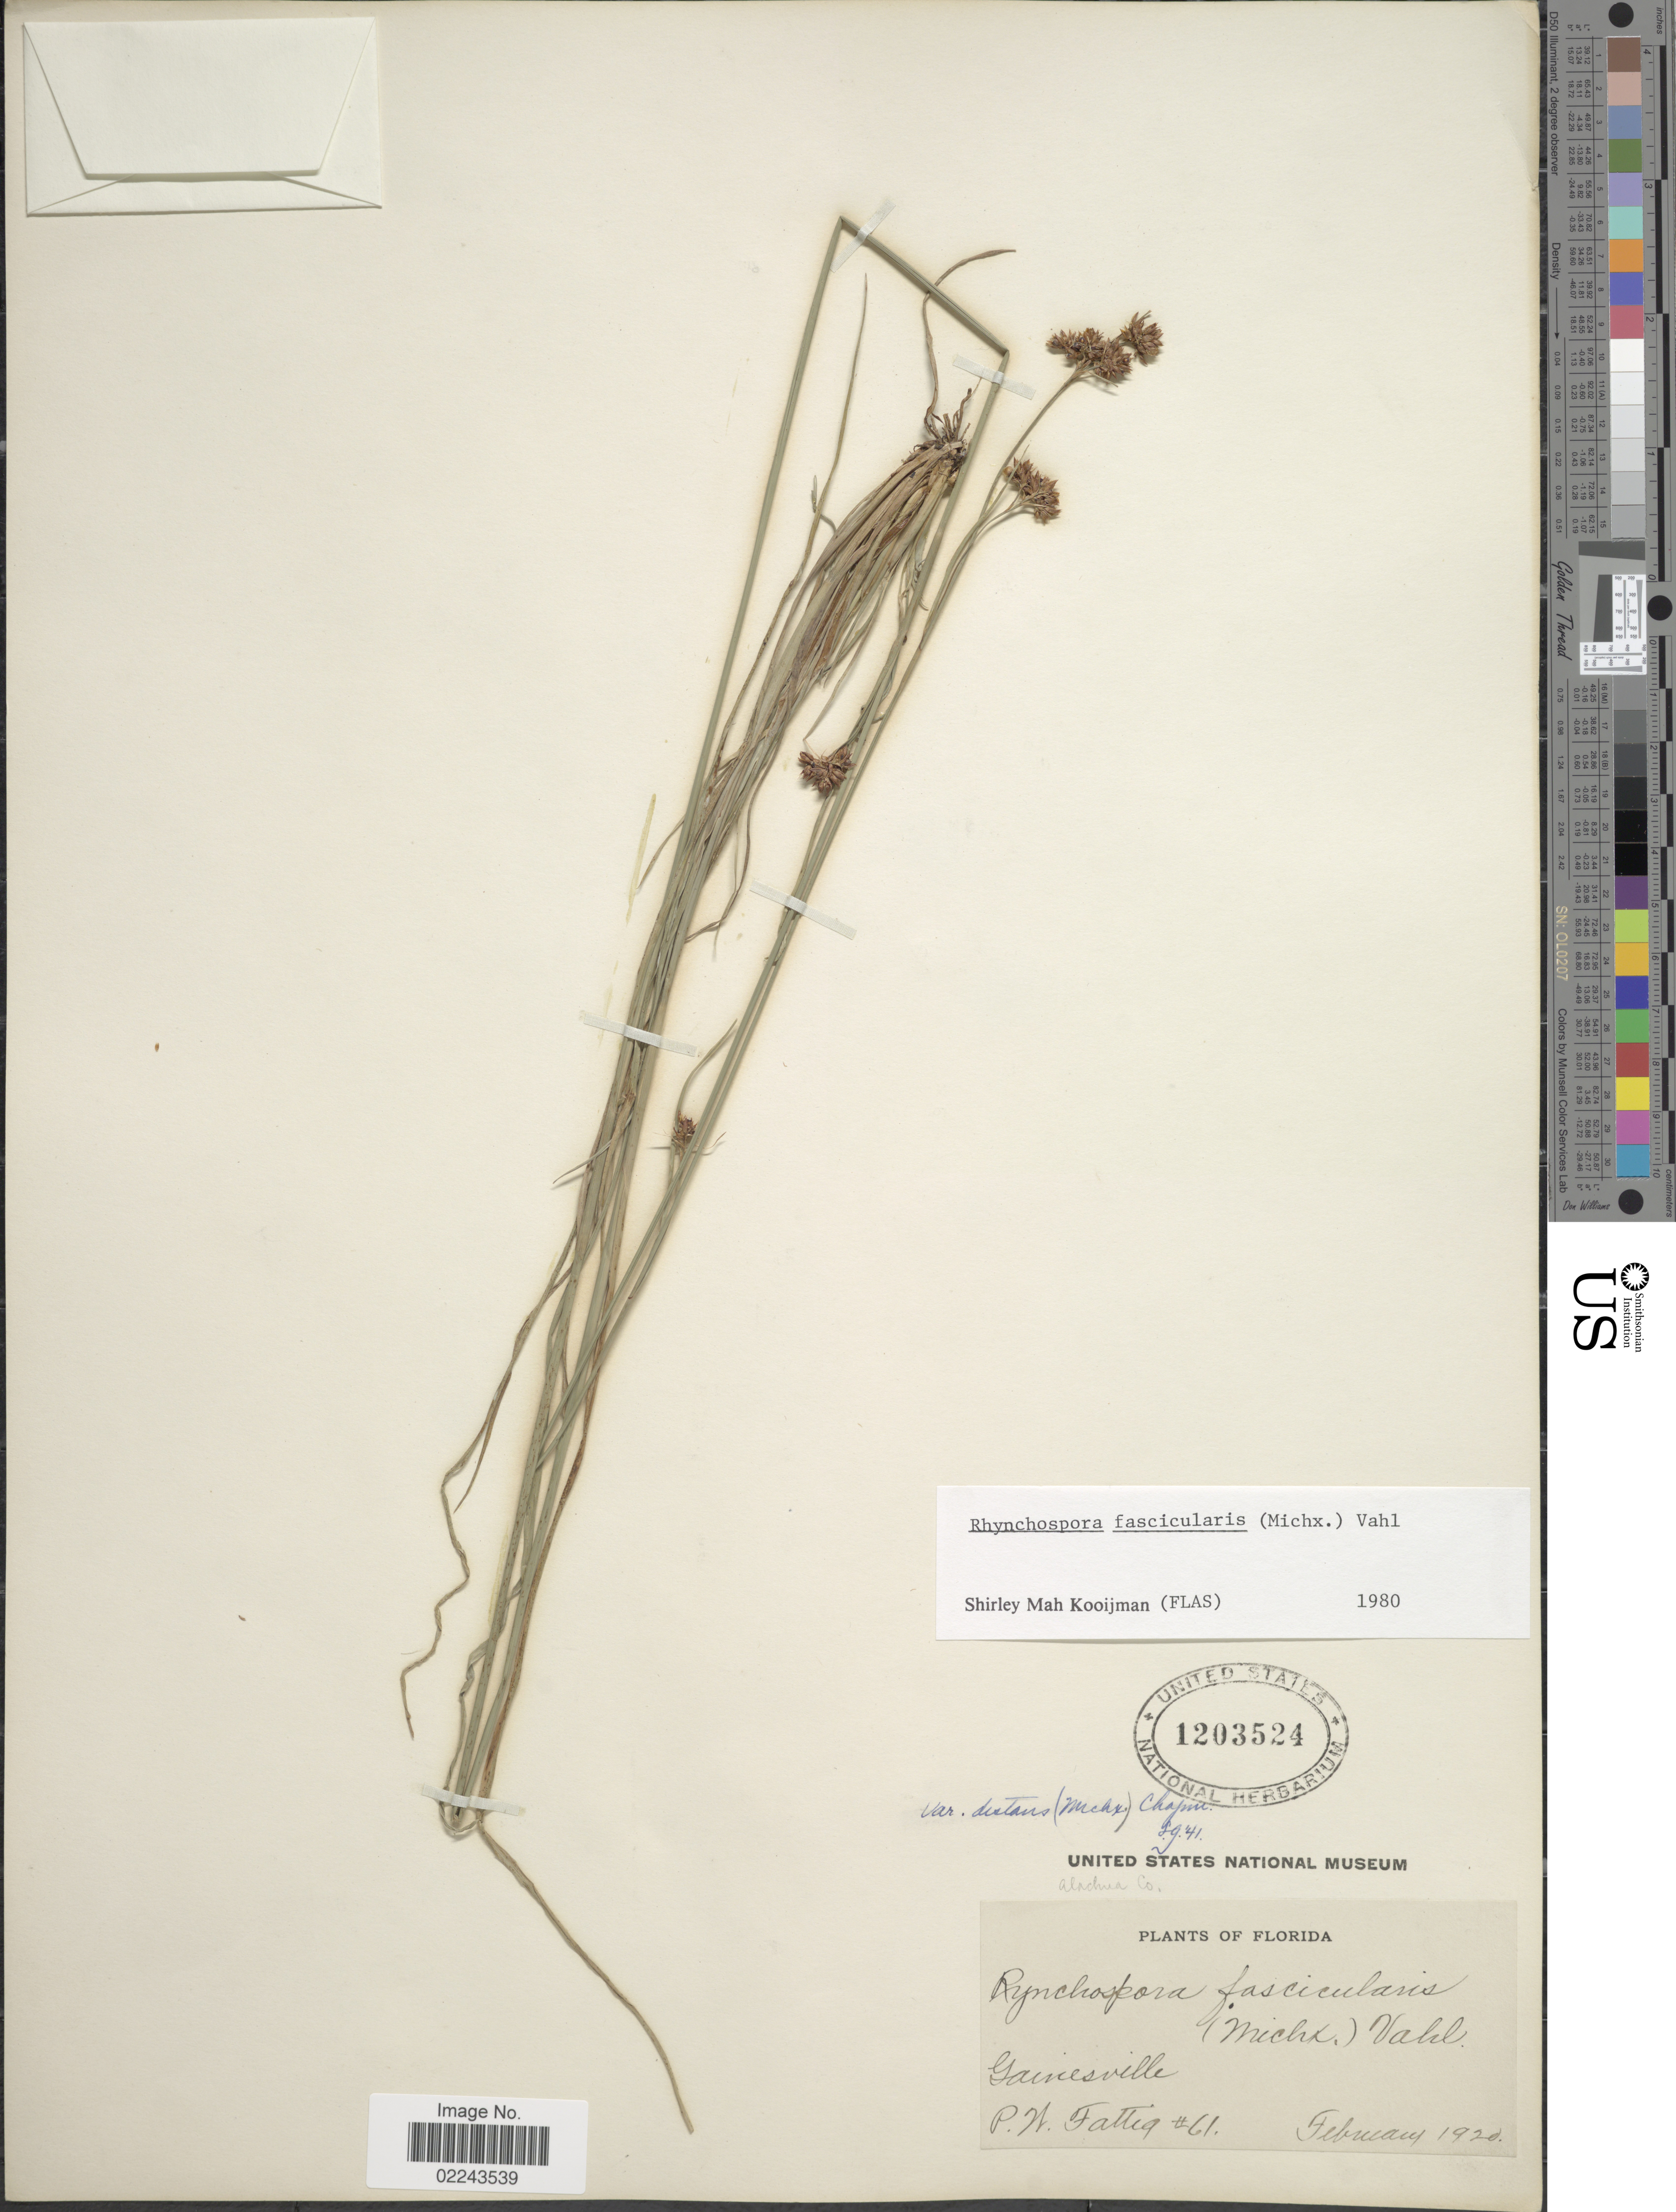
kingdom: Plantae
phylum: Tracheophyta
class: Liliopsida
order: Poales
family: Cyperaceae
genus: Rhynchospora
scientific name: Rhynchospora fascicularis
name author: (Michx.) Vahl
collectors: P. Faltig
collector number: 61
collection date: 1920-02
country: United States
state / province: Florida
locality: Gainesville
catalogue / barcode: US 1203524